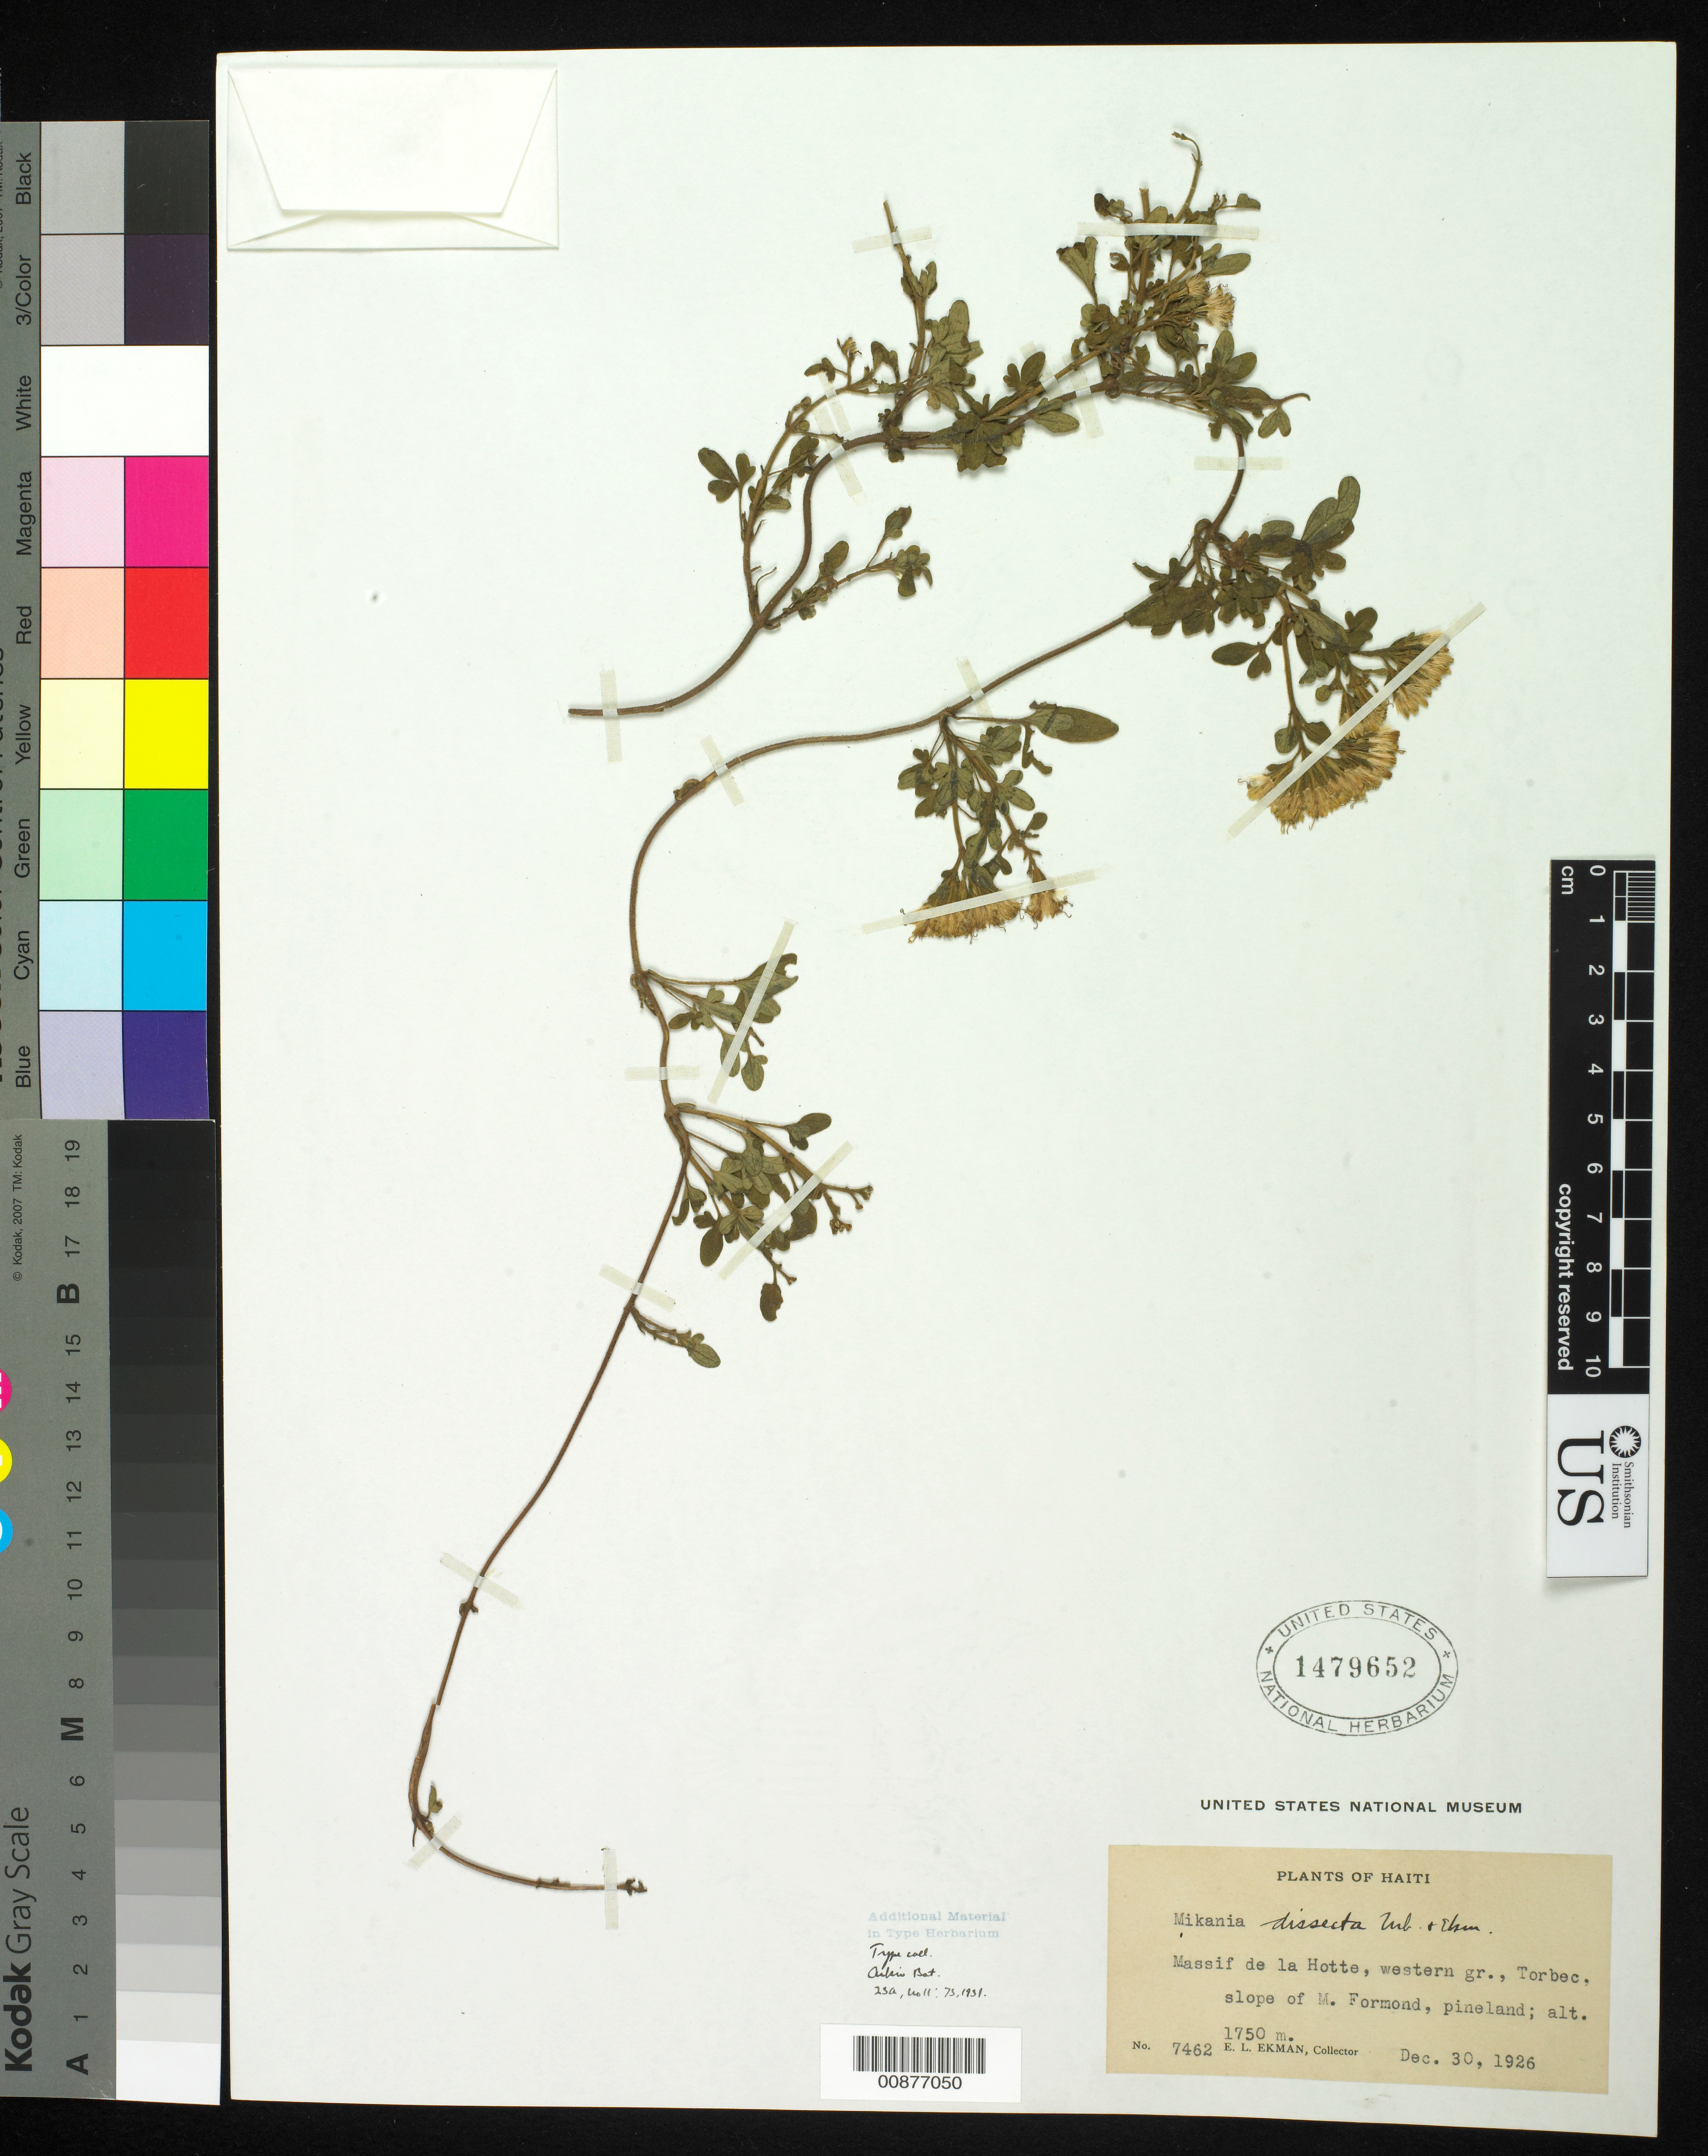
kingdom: Plantae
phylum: Tracheophyta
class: Magnoliopsida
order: Asterales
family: Asteraceae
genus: Mikania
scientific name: Mikania dissecta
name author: Urb. & Ekman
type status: Isotype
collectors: E. L. Ekman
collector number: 7462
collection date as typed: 30 Dec 1926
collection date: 1926-12-30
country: Haiti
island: Hispaniola Island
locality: Massif de La Hotte, Morne Formon, Torbec.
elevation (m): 1750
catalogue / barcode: US 1479652